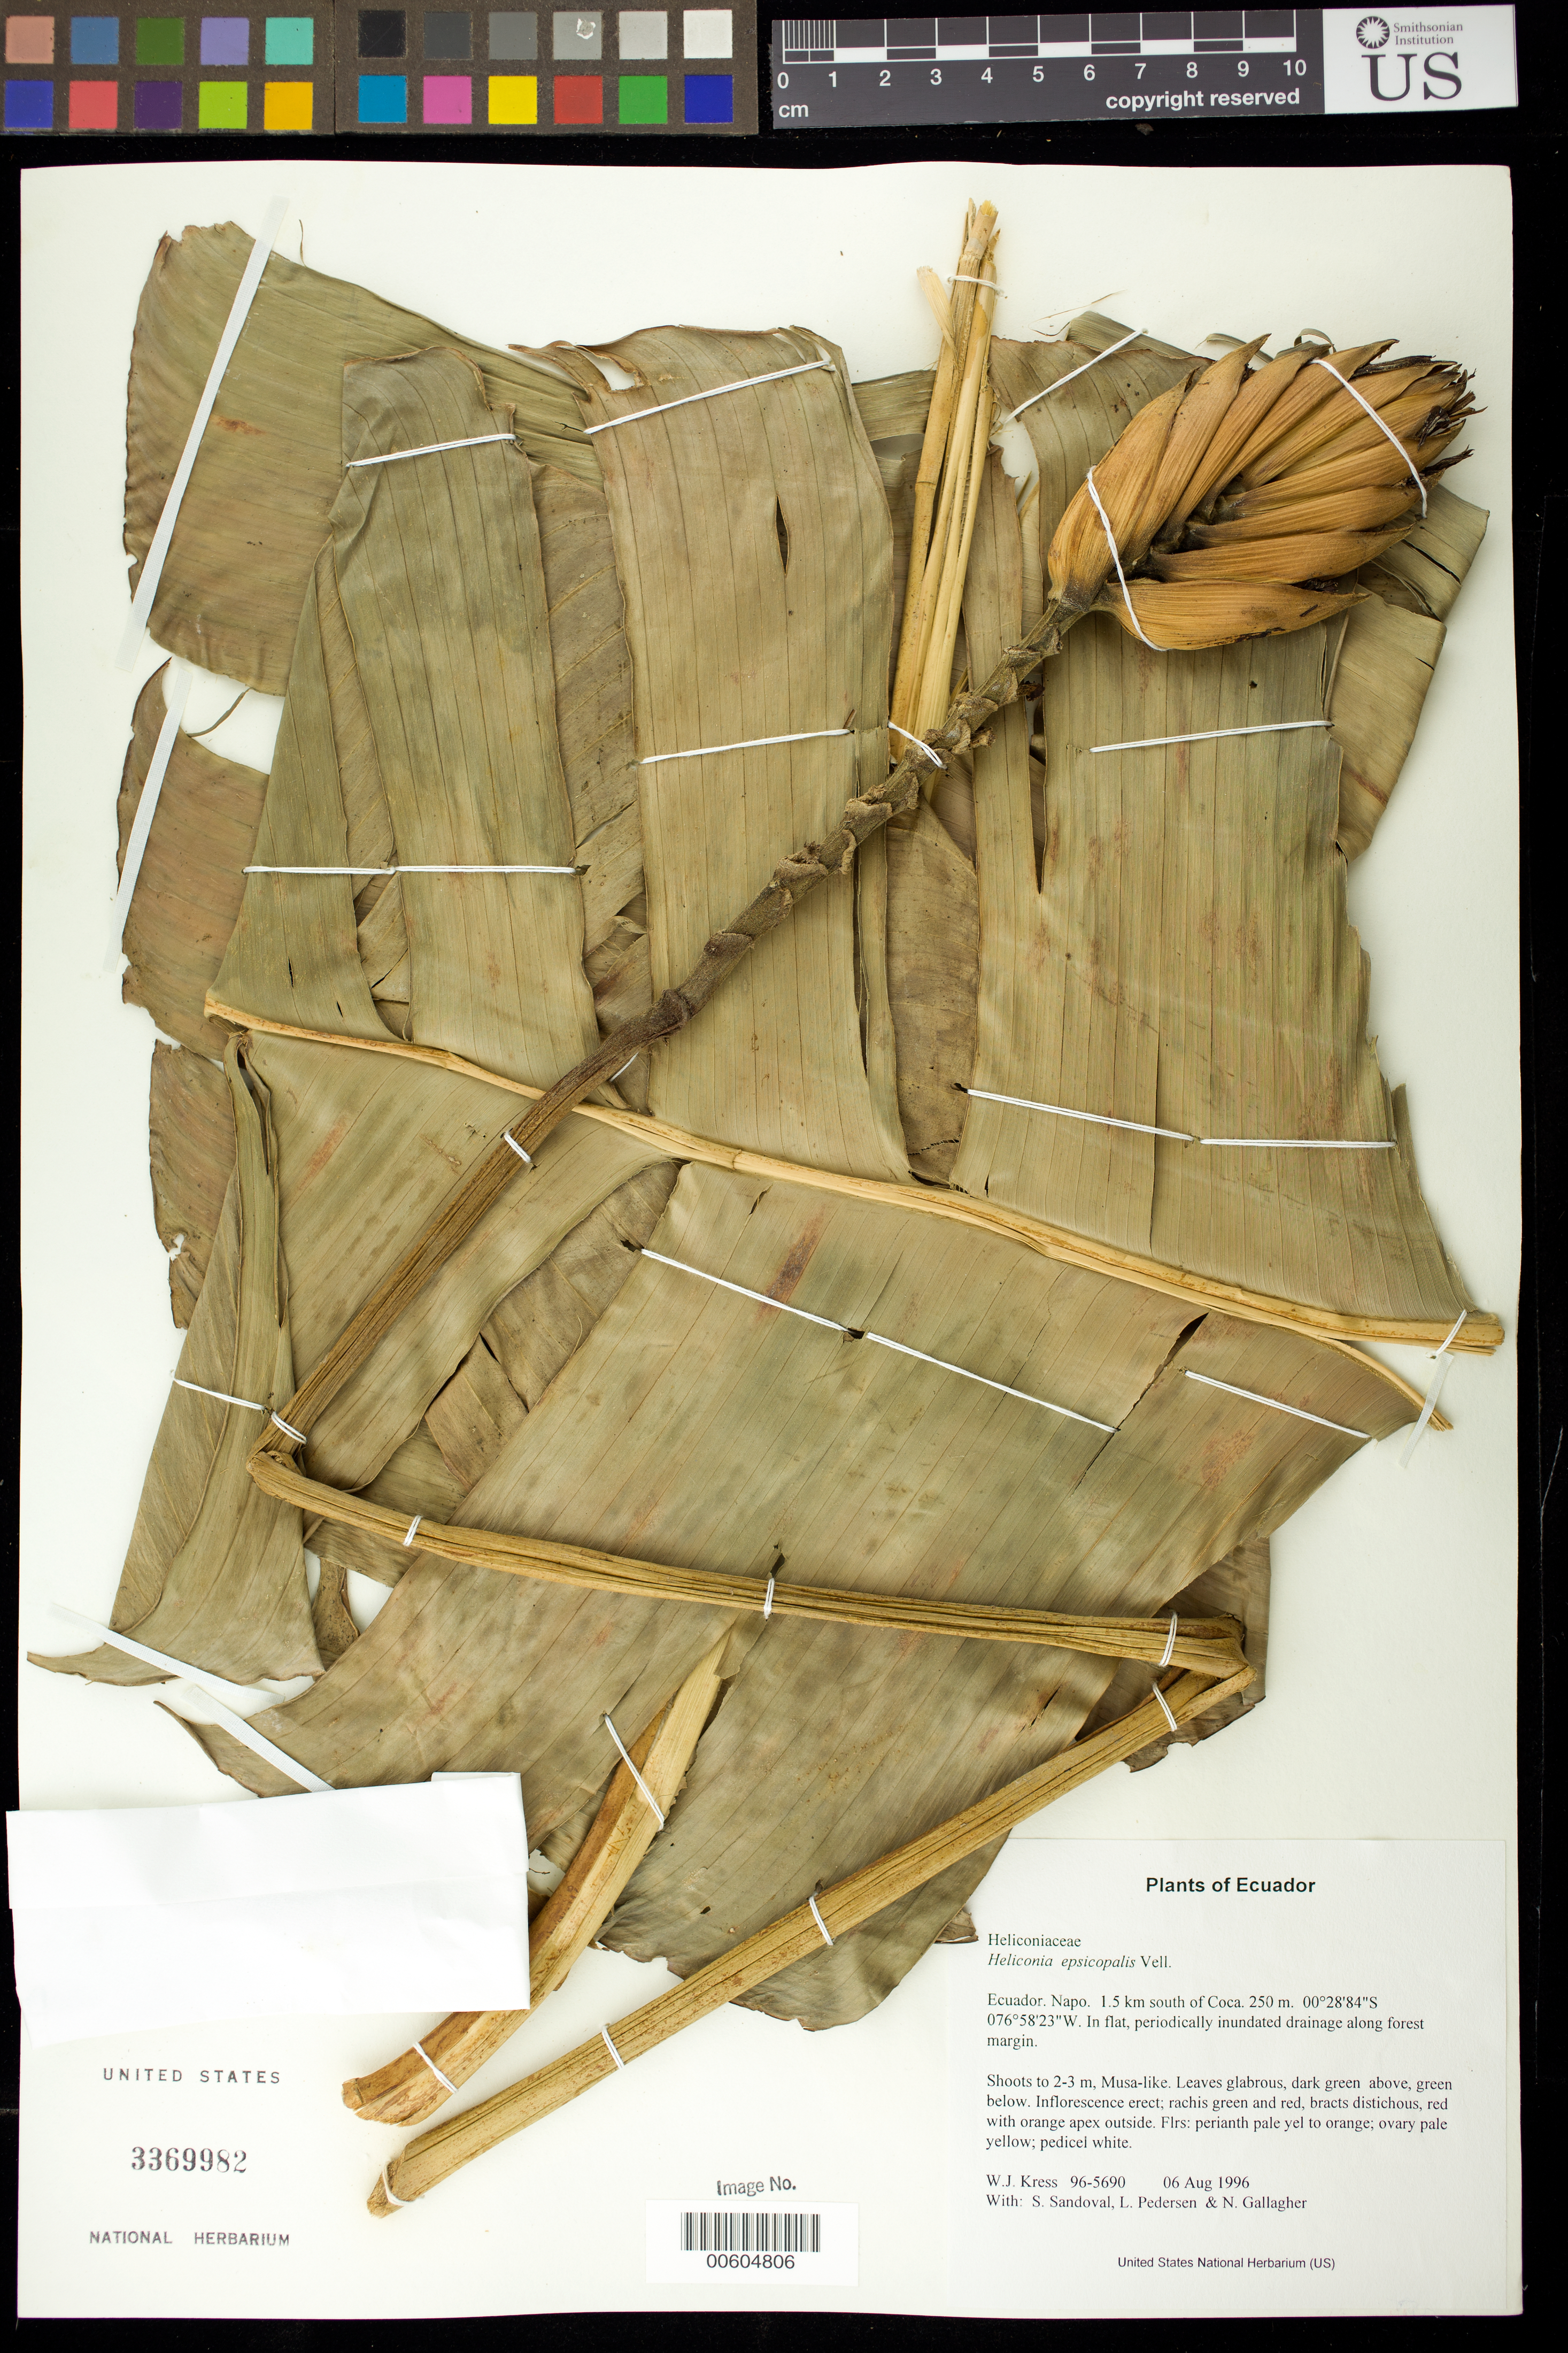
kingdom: Plantae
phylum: Tracheophyta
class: Liliopsida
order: Zingiberales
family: Heliconiaceae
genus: Heliconia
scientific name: Heliconia episcopalis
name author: Vell.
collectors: W. J. Kress, S. Sandoval, L. Pedersen & N. L. Gallagher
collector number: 96-5690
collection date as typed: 06 Aug 1996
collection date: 1996-08-06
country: Ecuador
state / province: Napo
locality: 1.5 km south of Coca.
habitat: In flat, periodically inundated drainage along forest margin.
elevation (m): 250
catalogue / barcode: US 3369982